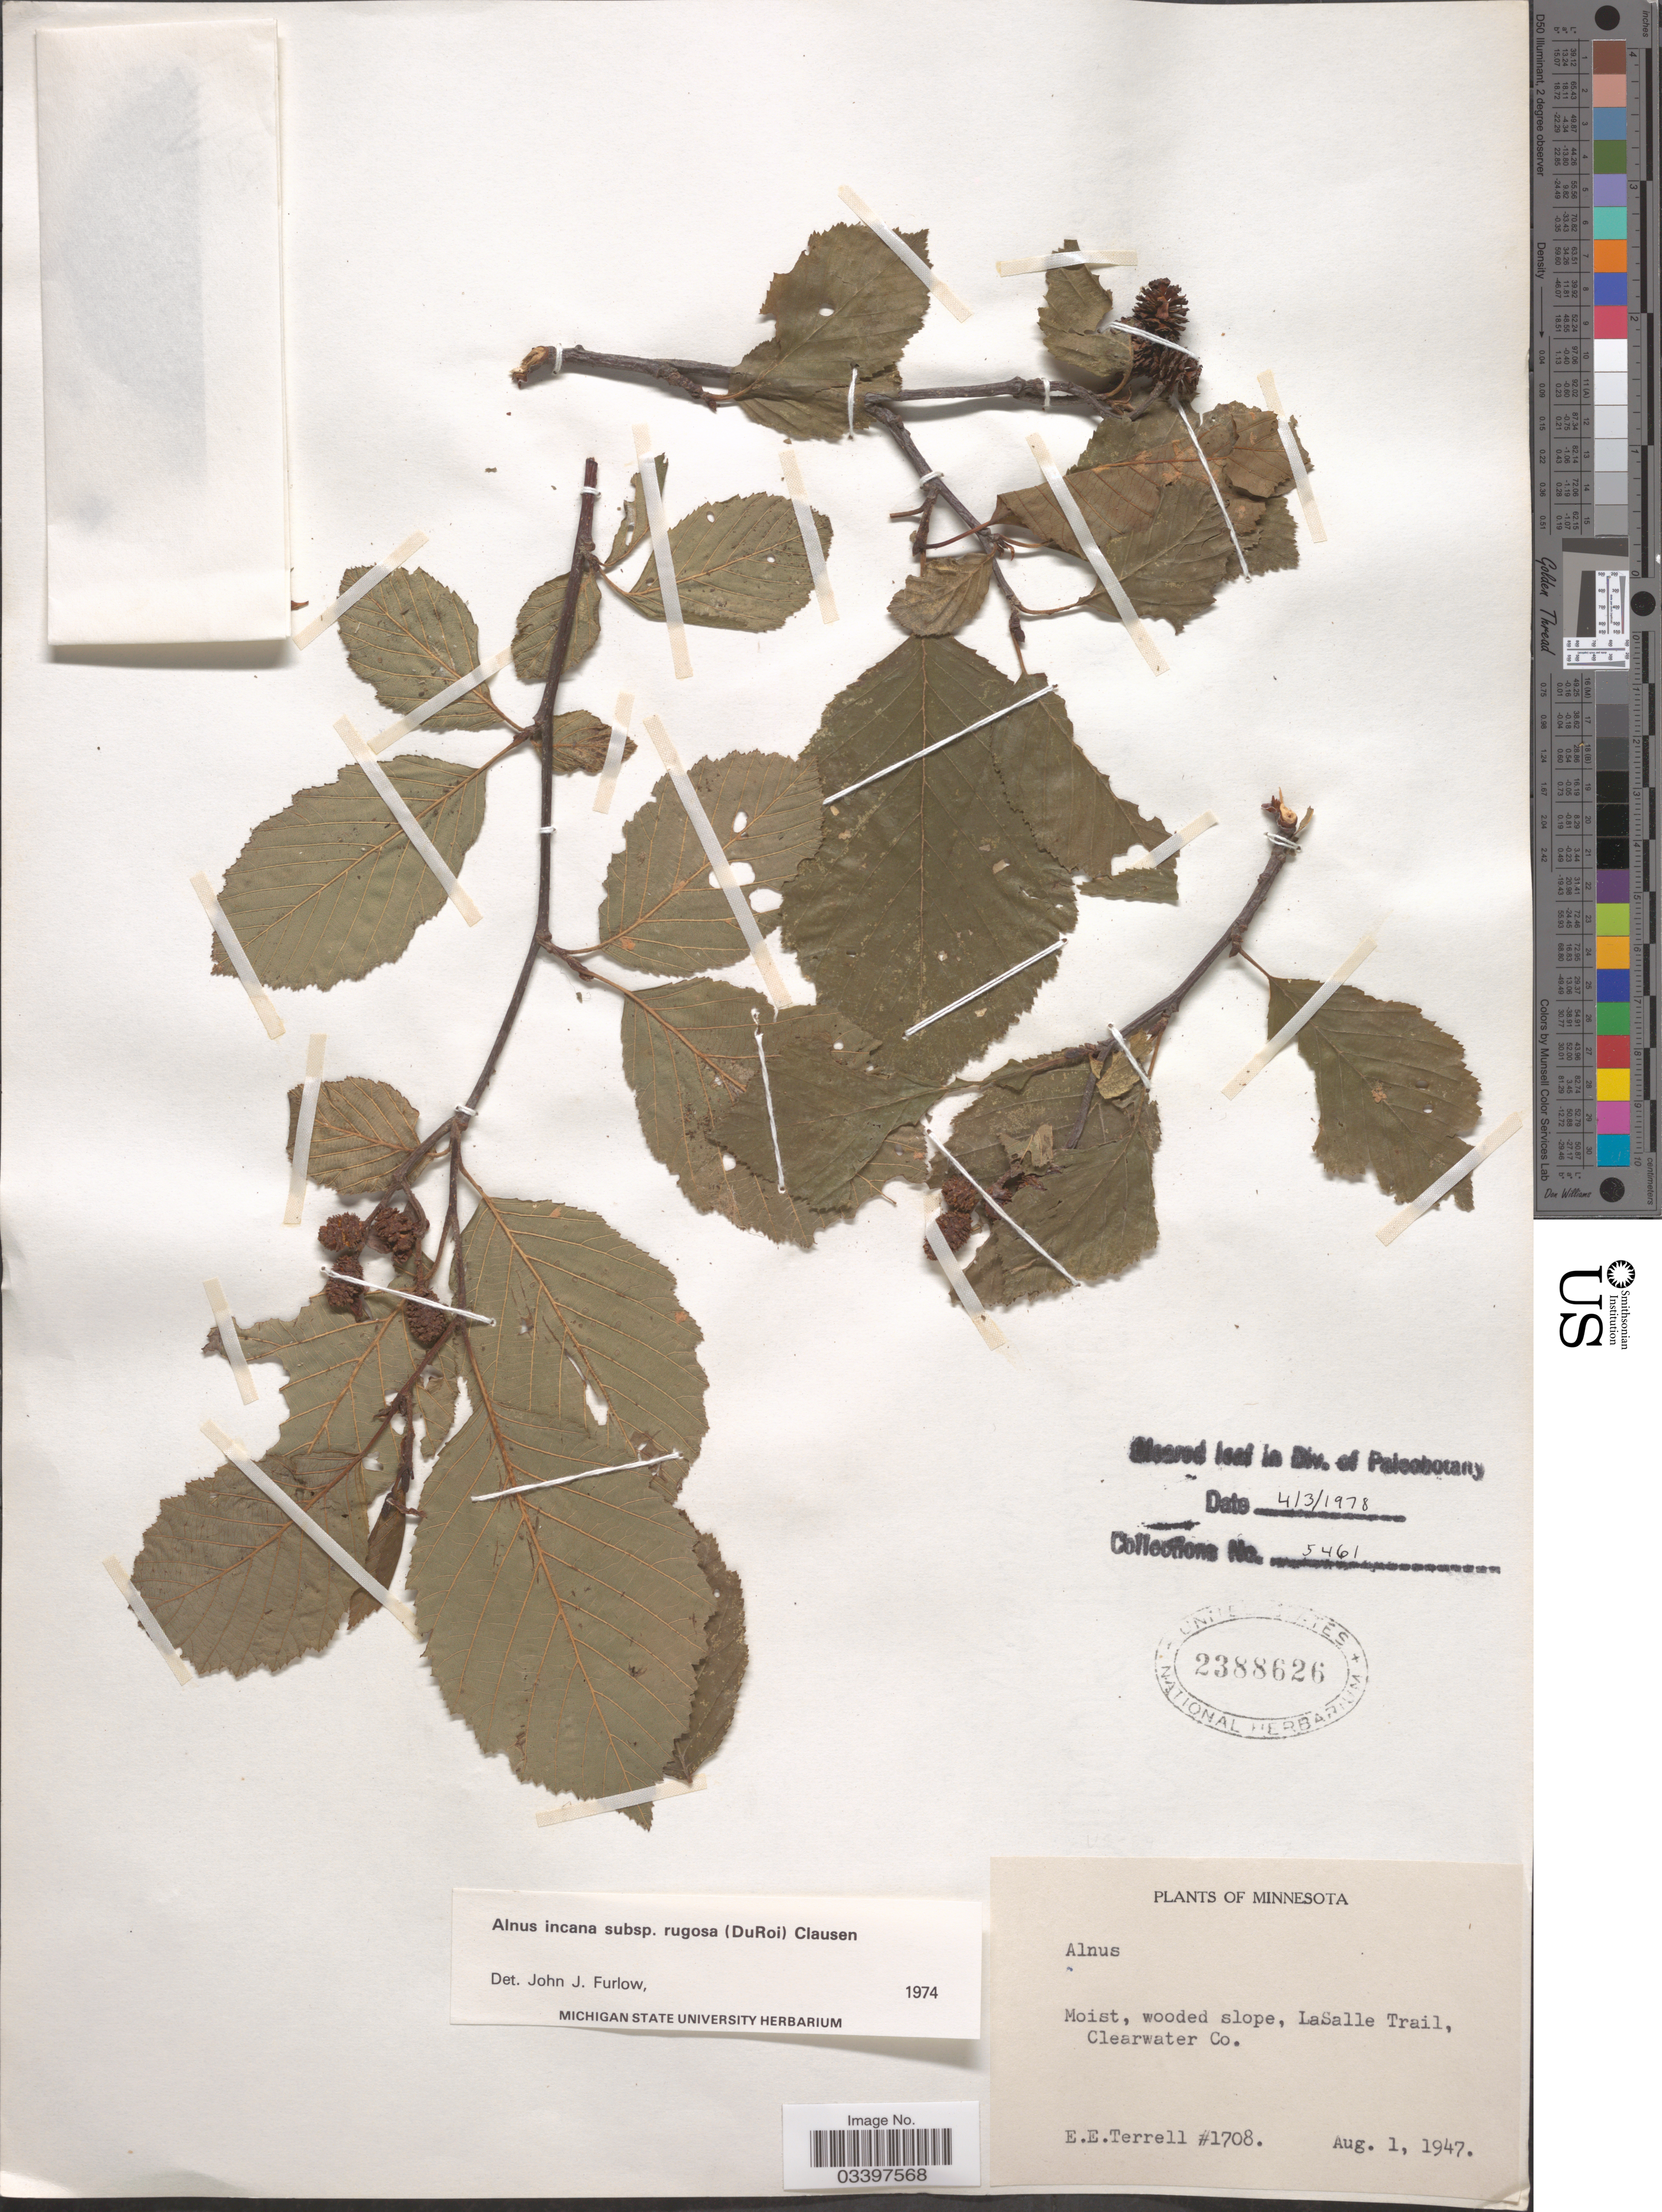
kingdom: Plantae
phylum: Tracheophyta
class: Magnoliopsida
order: Fagales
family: Betulaceae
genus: Alnus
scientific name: Alnus incana subsp. rugosa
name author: (Du Roi) R.T. Clausen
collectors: E. E. Terrell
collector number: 1708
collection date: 1947-08-01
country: United States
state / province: Minnesota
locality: LaSalle Trail, Clearwater Co.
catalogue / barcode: US 2388626